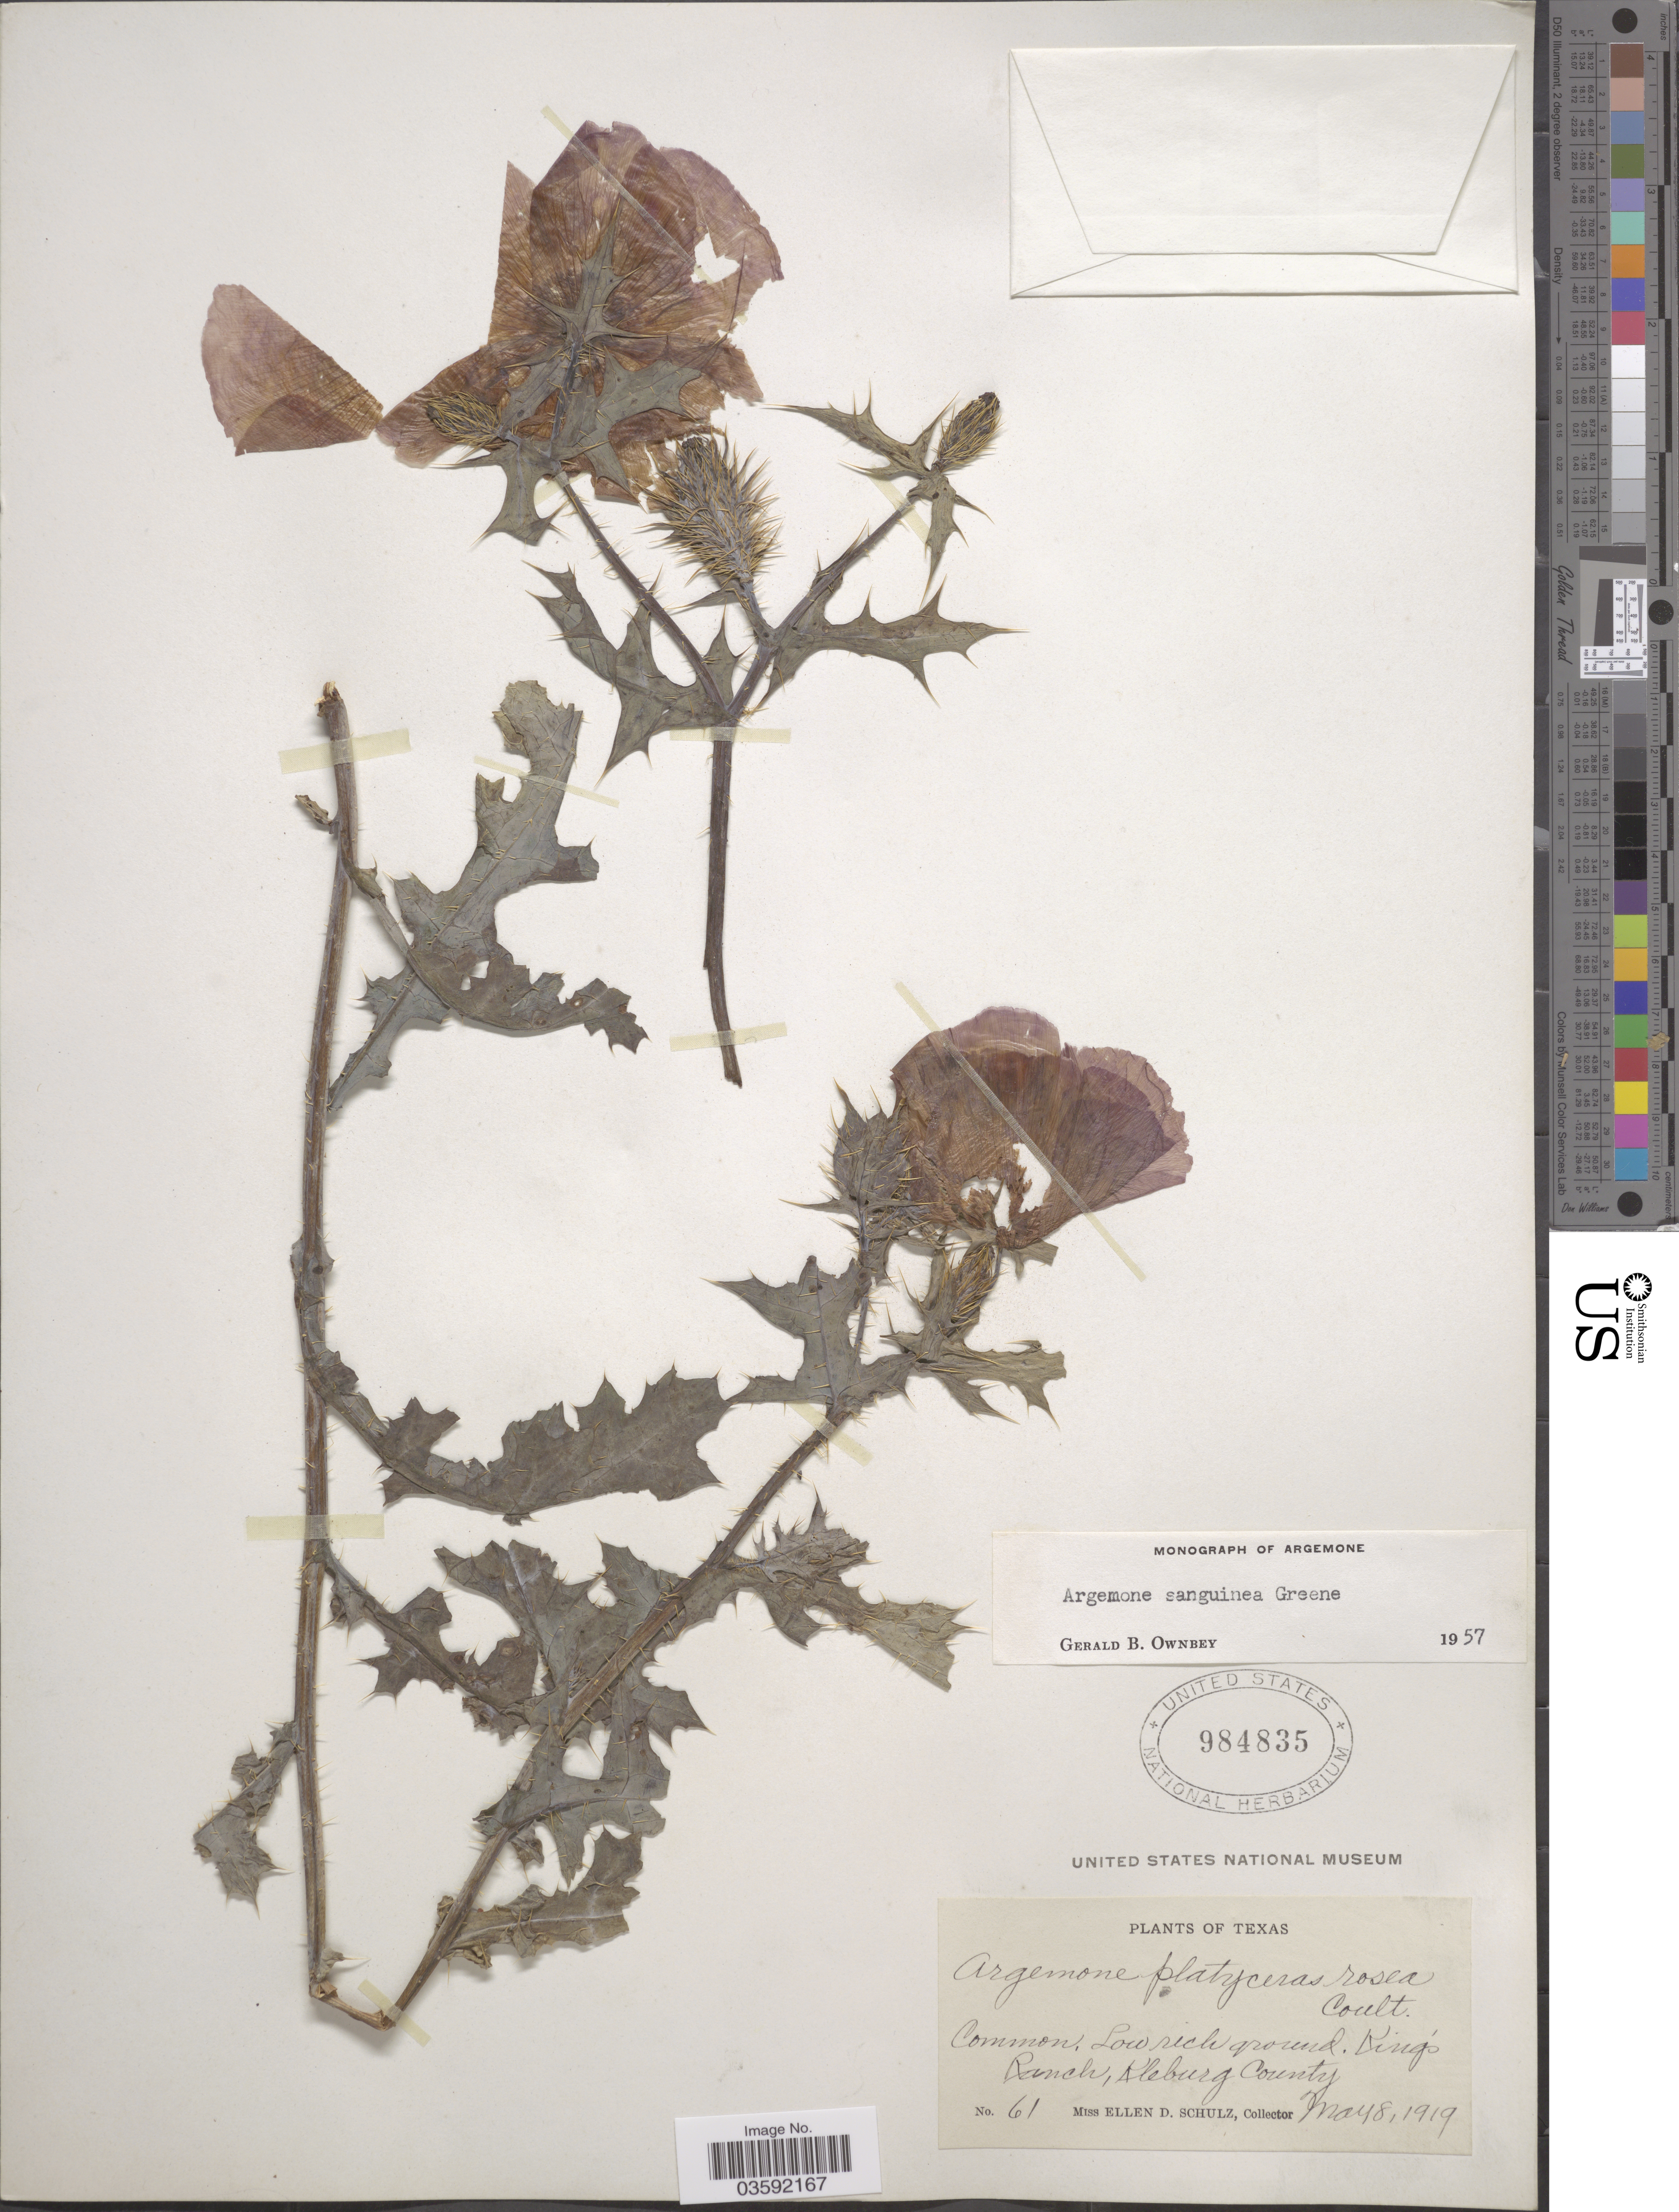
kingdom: Plantae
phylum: Tracheophyta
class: Magnoliopsida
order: Ranunculales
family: Papaveraceae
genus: Argemone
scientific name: Argemone sanguinea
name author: Greene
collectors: E. D. Schulz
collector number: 61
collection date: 1919-05-08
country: United States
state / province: Texas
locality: Low rich ground. King's Ranch, Kleburg County.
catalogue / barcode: US 984835